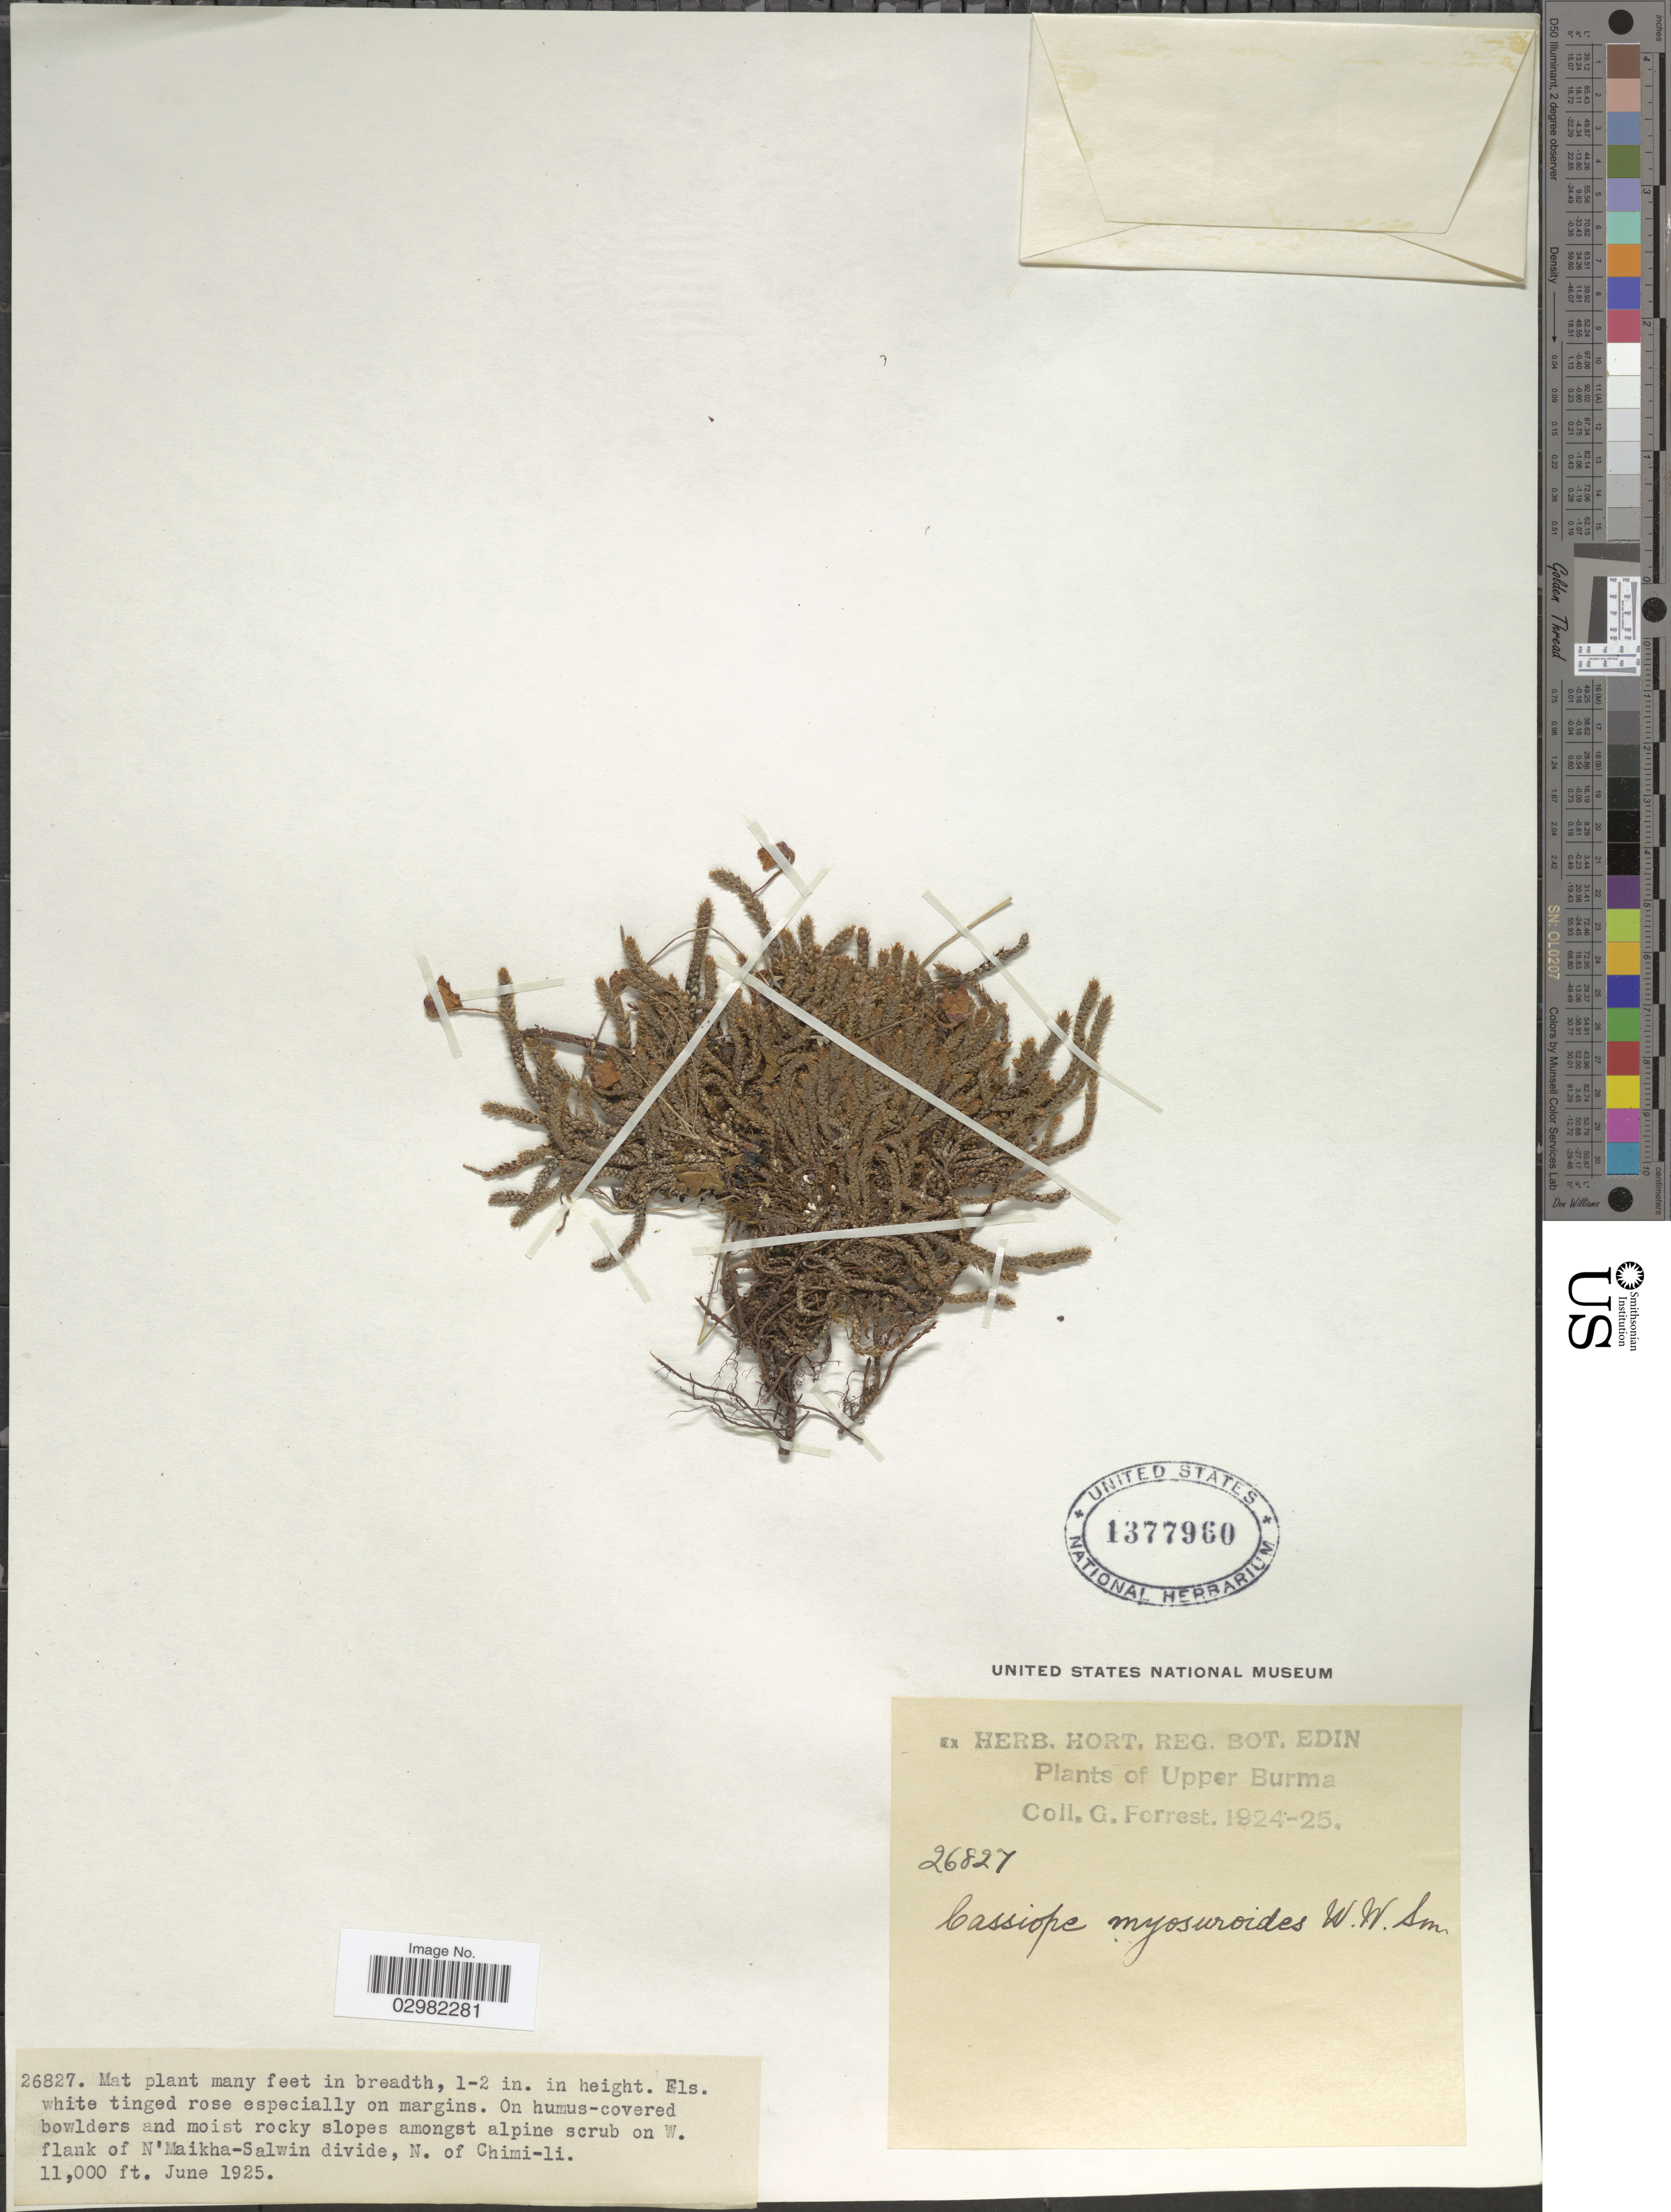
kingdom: Plantae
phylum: Tracheophyta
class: Magnoliopsida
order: Ericales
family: Ericaceae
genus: Cassiope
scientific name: Cassiope myosuroides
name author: W.W. Sm.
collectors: G. Forrest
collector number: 26827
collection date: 1925-06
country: Myanmar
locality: Upper Burma, On W. flank of N. Maikha-Salwin divide, N. of Chimi-li.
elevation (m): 3353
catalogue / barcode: US 1377960